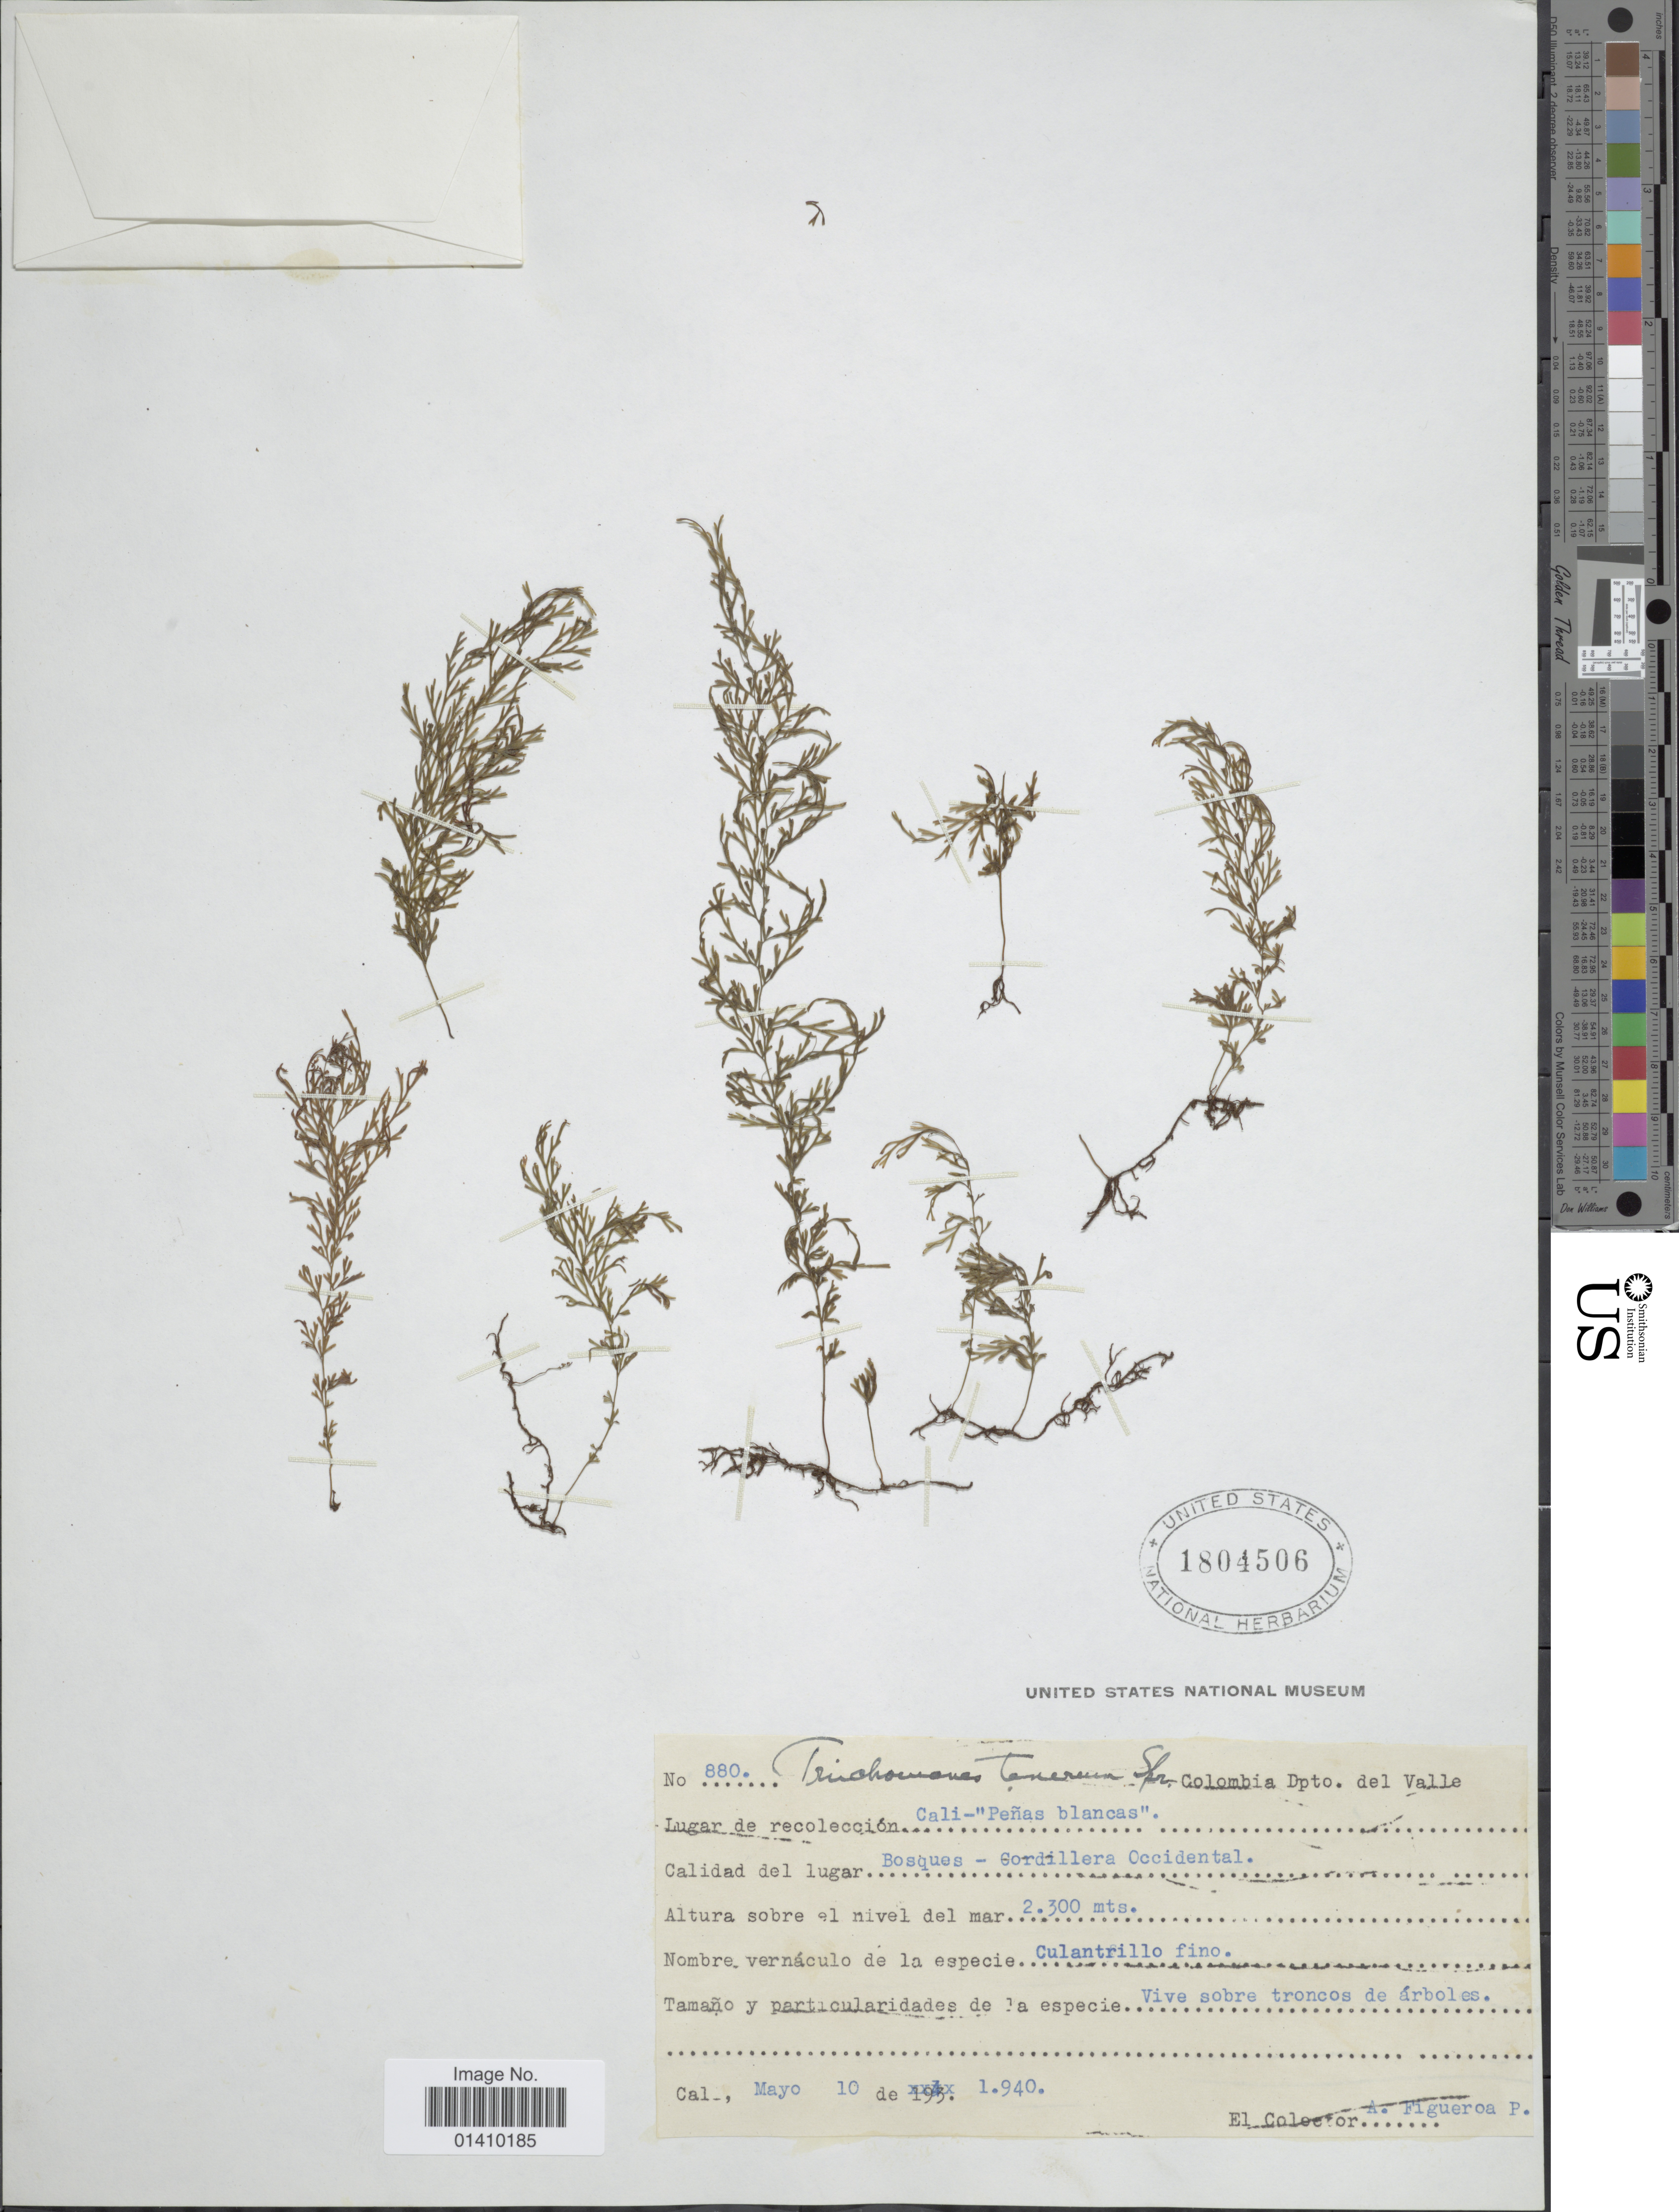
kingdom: Plantae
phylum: Tracheophyta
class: Polypodiopsida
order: Hymenophyllales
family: Hymenophyllaceae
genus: Polyphlebium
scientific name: Polyphlebium sp.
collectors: A. Figueroa-Potes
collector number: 880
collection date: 1940-05-10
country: Colombia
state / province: Valle del Cauca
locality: Del Valle. Cali-Penas blancas, Bosques - Gordillera Occidental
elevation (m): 2300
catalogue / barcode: US 1804506